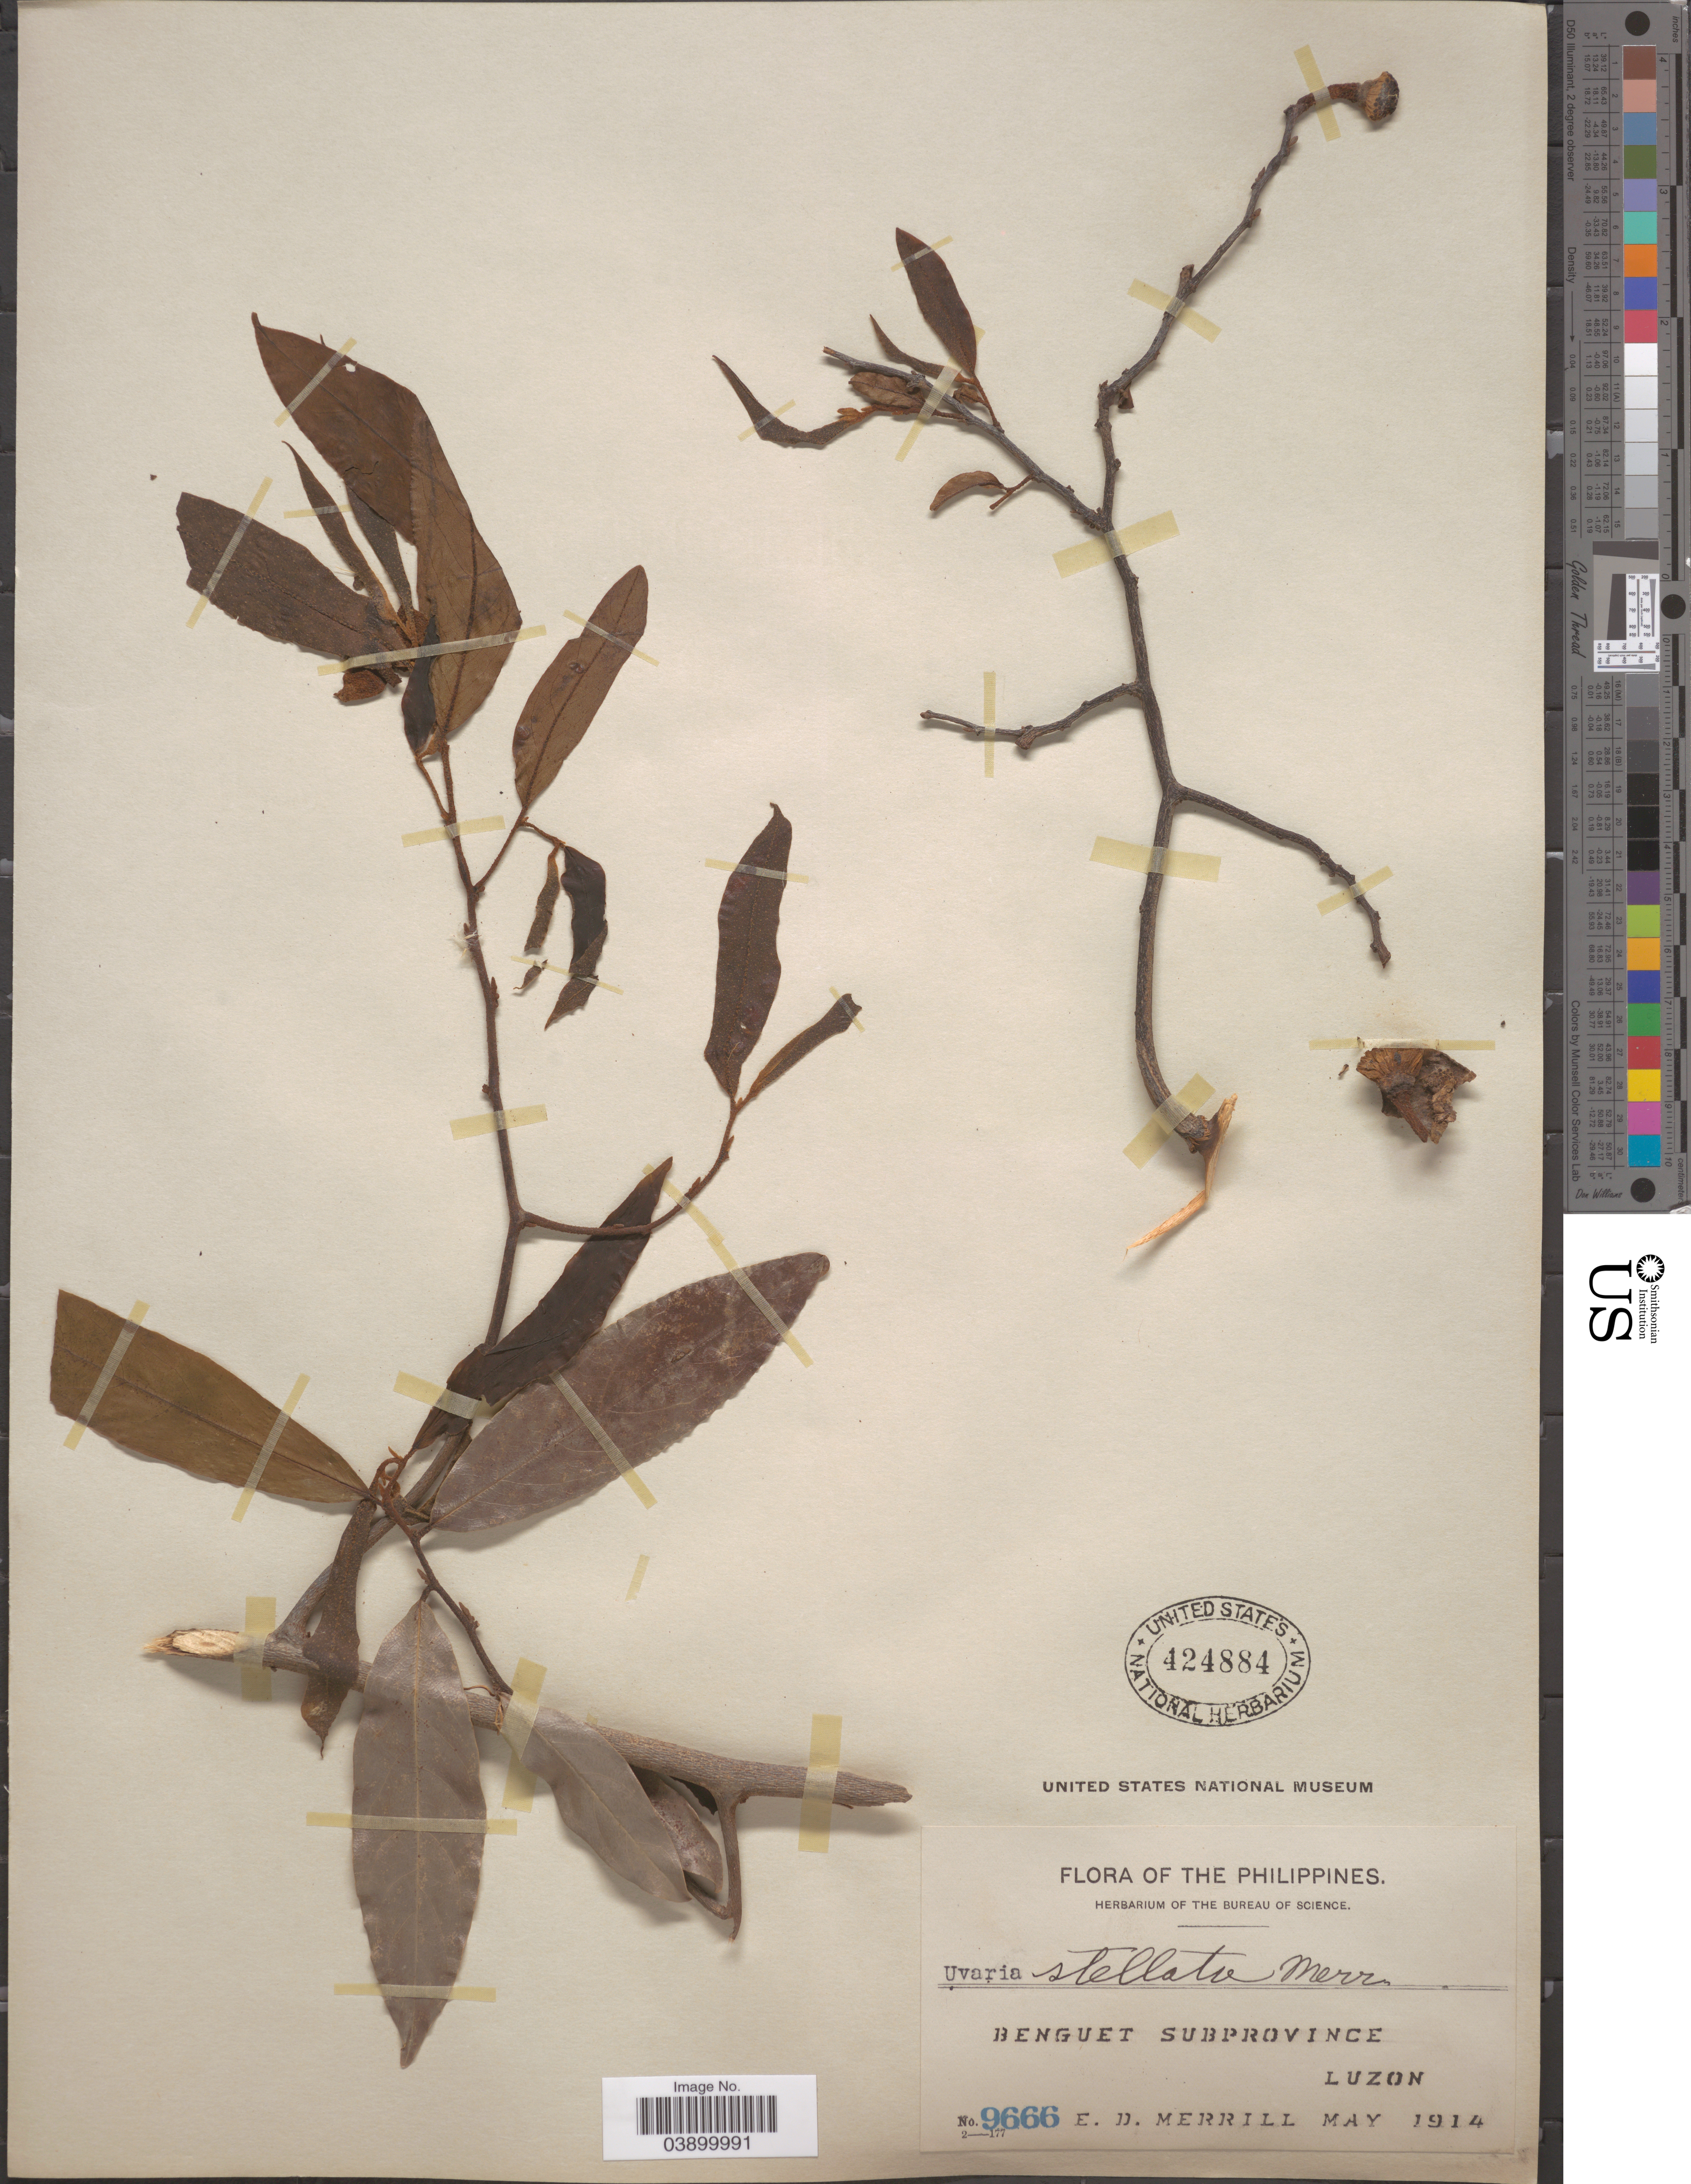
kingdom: Plantae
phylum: Tracheophyta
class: Magnoliopsida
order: Magnoliales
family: Annonaceae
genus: Uvaria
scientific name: Uvaria stellata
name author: Merr.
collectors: E. D. Merrill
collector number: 9666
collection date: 1914-05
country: Philippines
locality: Benguet Subprovince. Luzon.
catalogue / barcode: US 424884